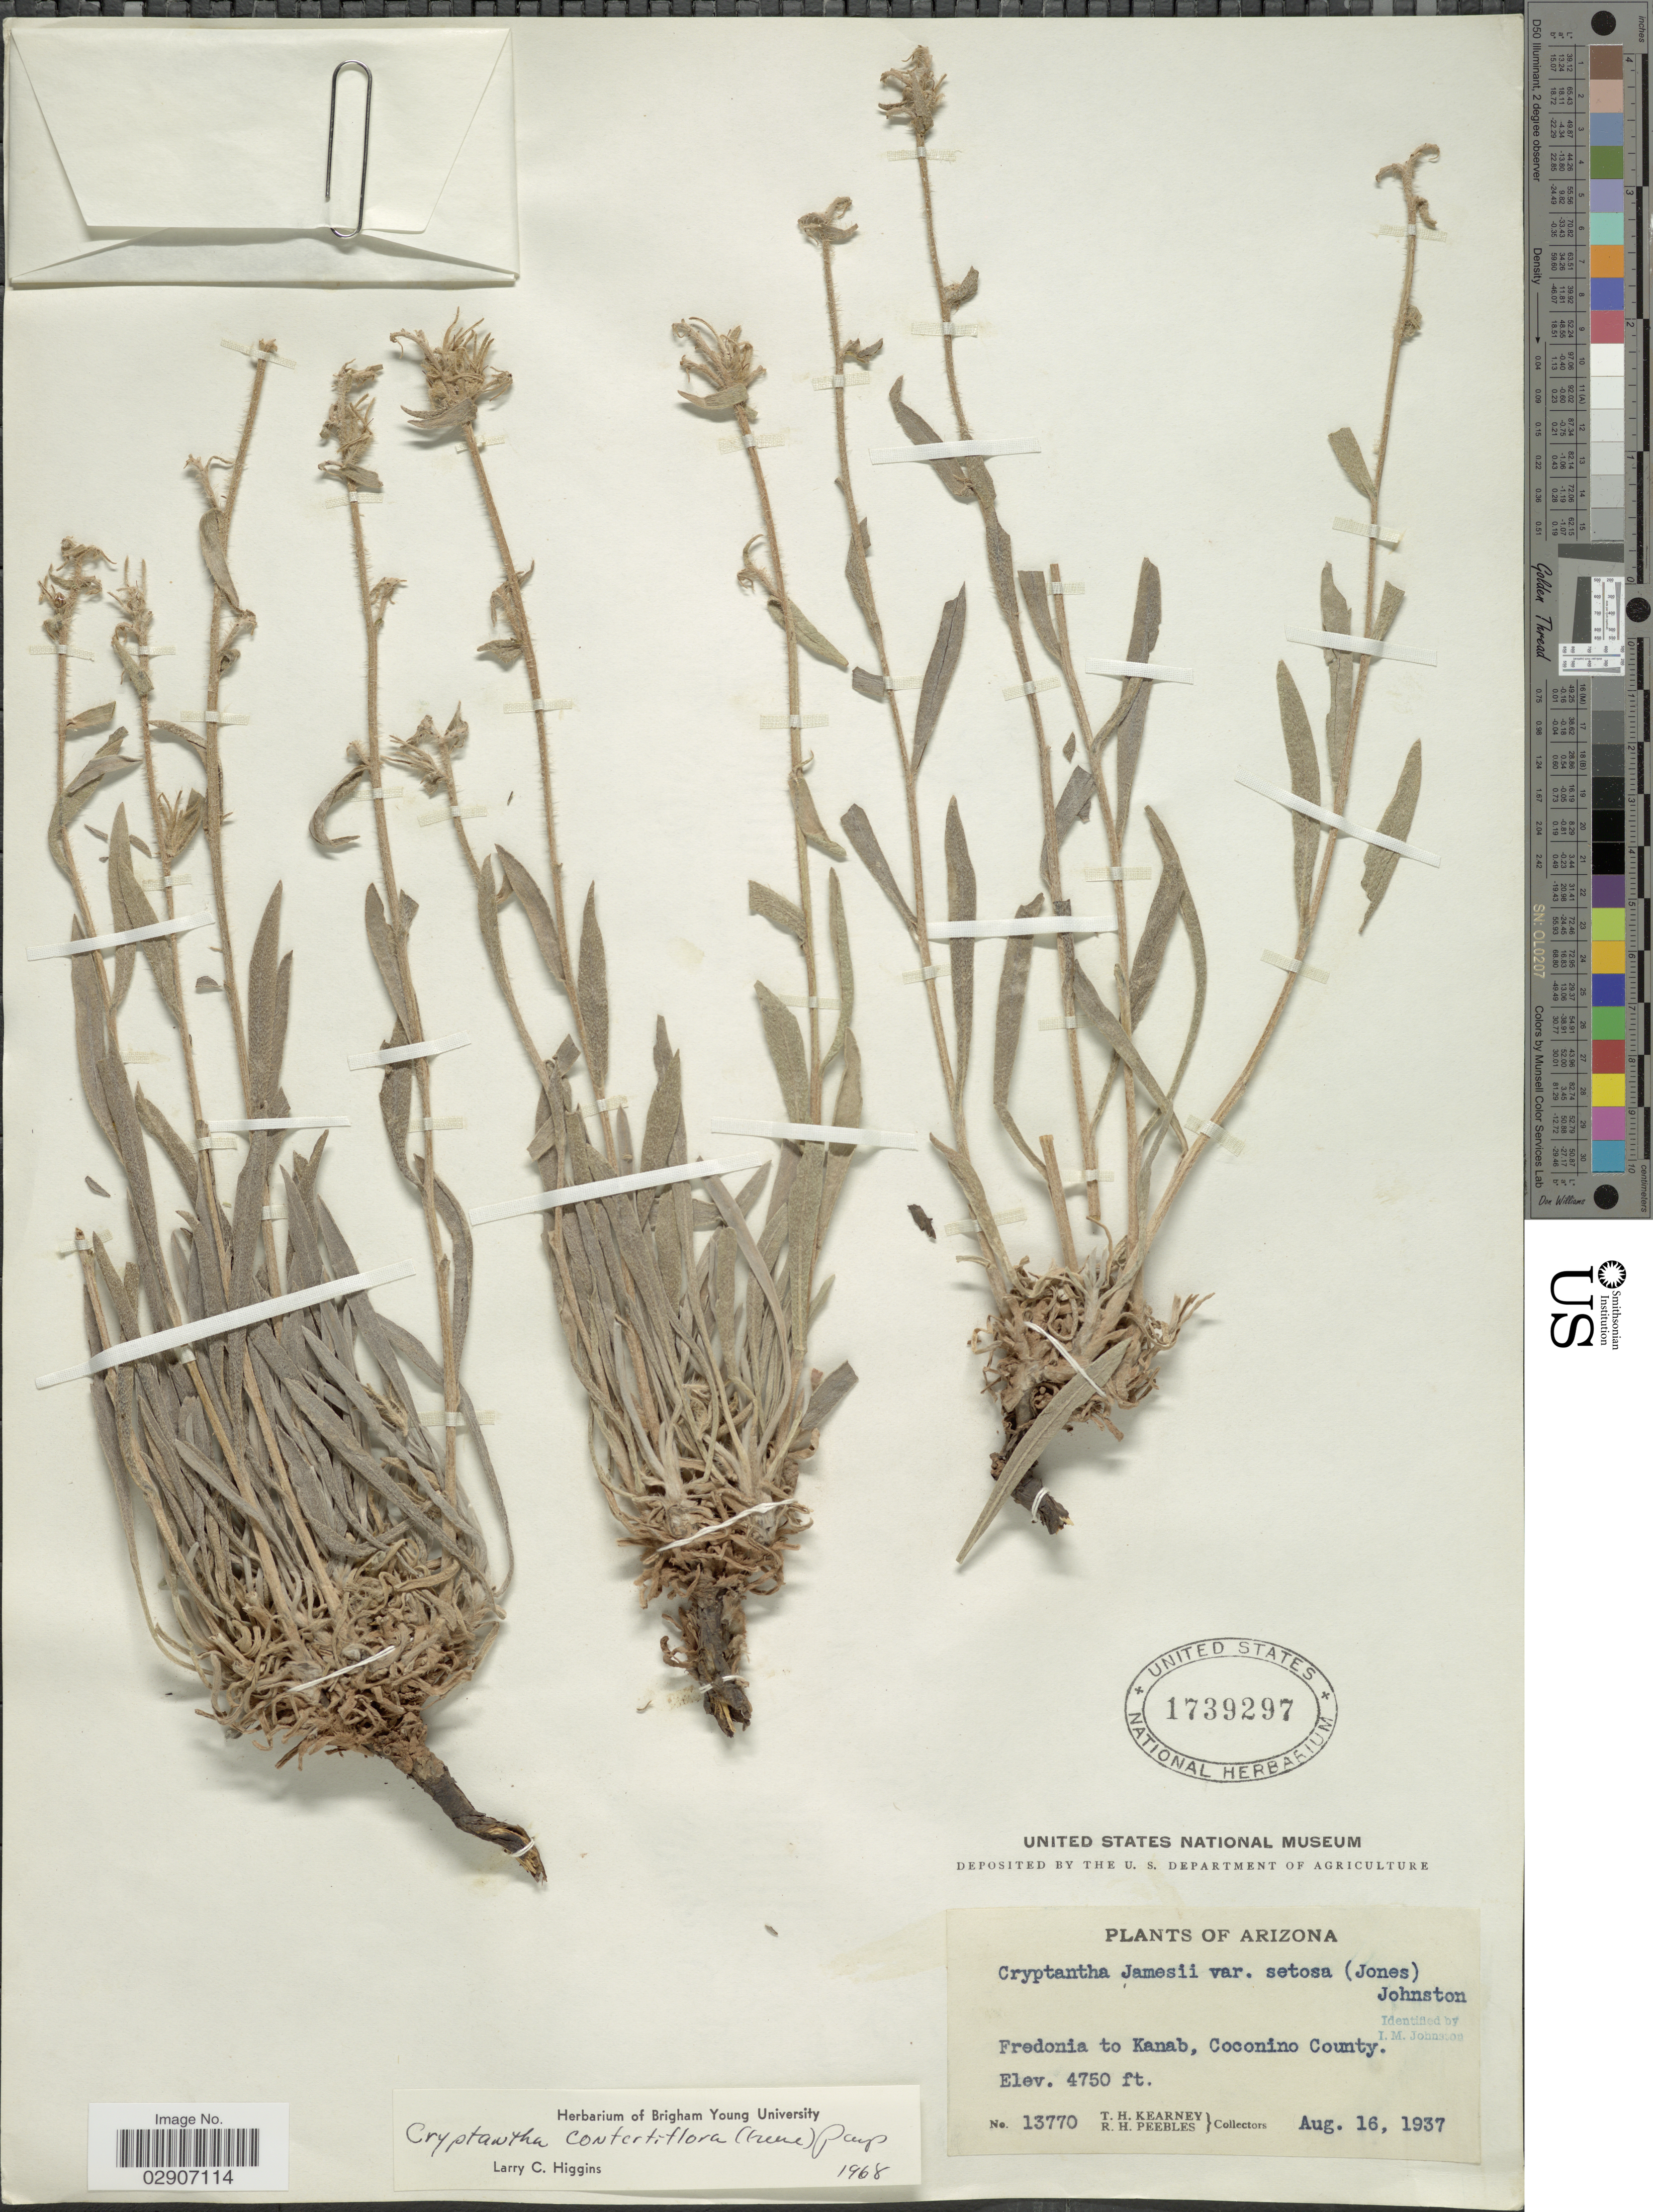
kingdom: Plantae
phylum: Tracheophyta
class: Magnoliopsida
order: Boraginales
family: Boraginaceae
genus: Cryptantha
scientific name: Cryptantha confertiflora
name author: (Greene) Payson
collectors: T. H. Kearney & R. H. Peebles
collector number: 13770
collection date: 1937-08-16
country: United States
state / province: Arizona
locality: Fredonia to Kanab, Coconino County.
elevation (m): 1448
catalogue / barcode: US 1739297